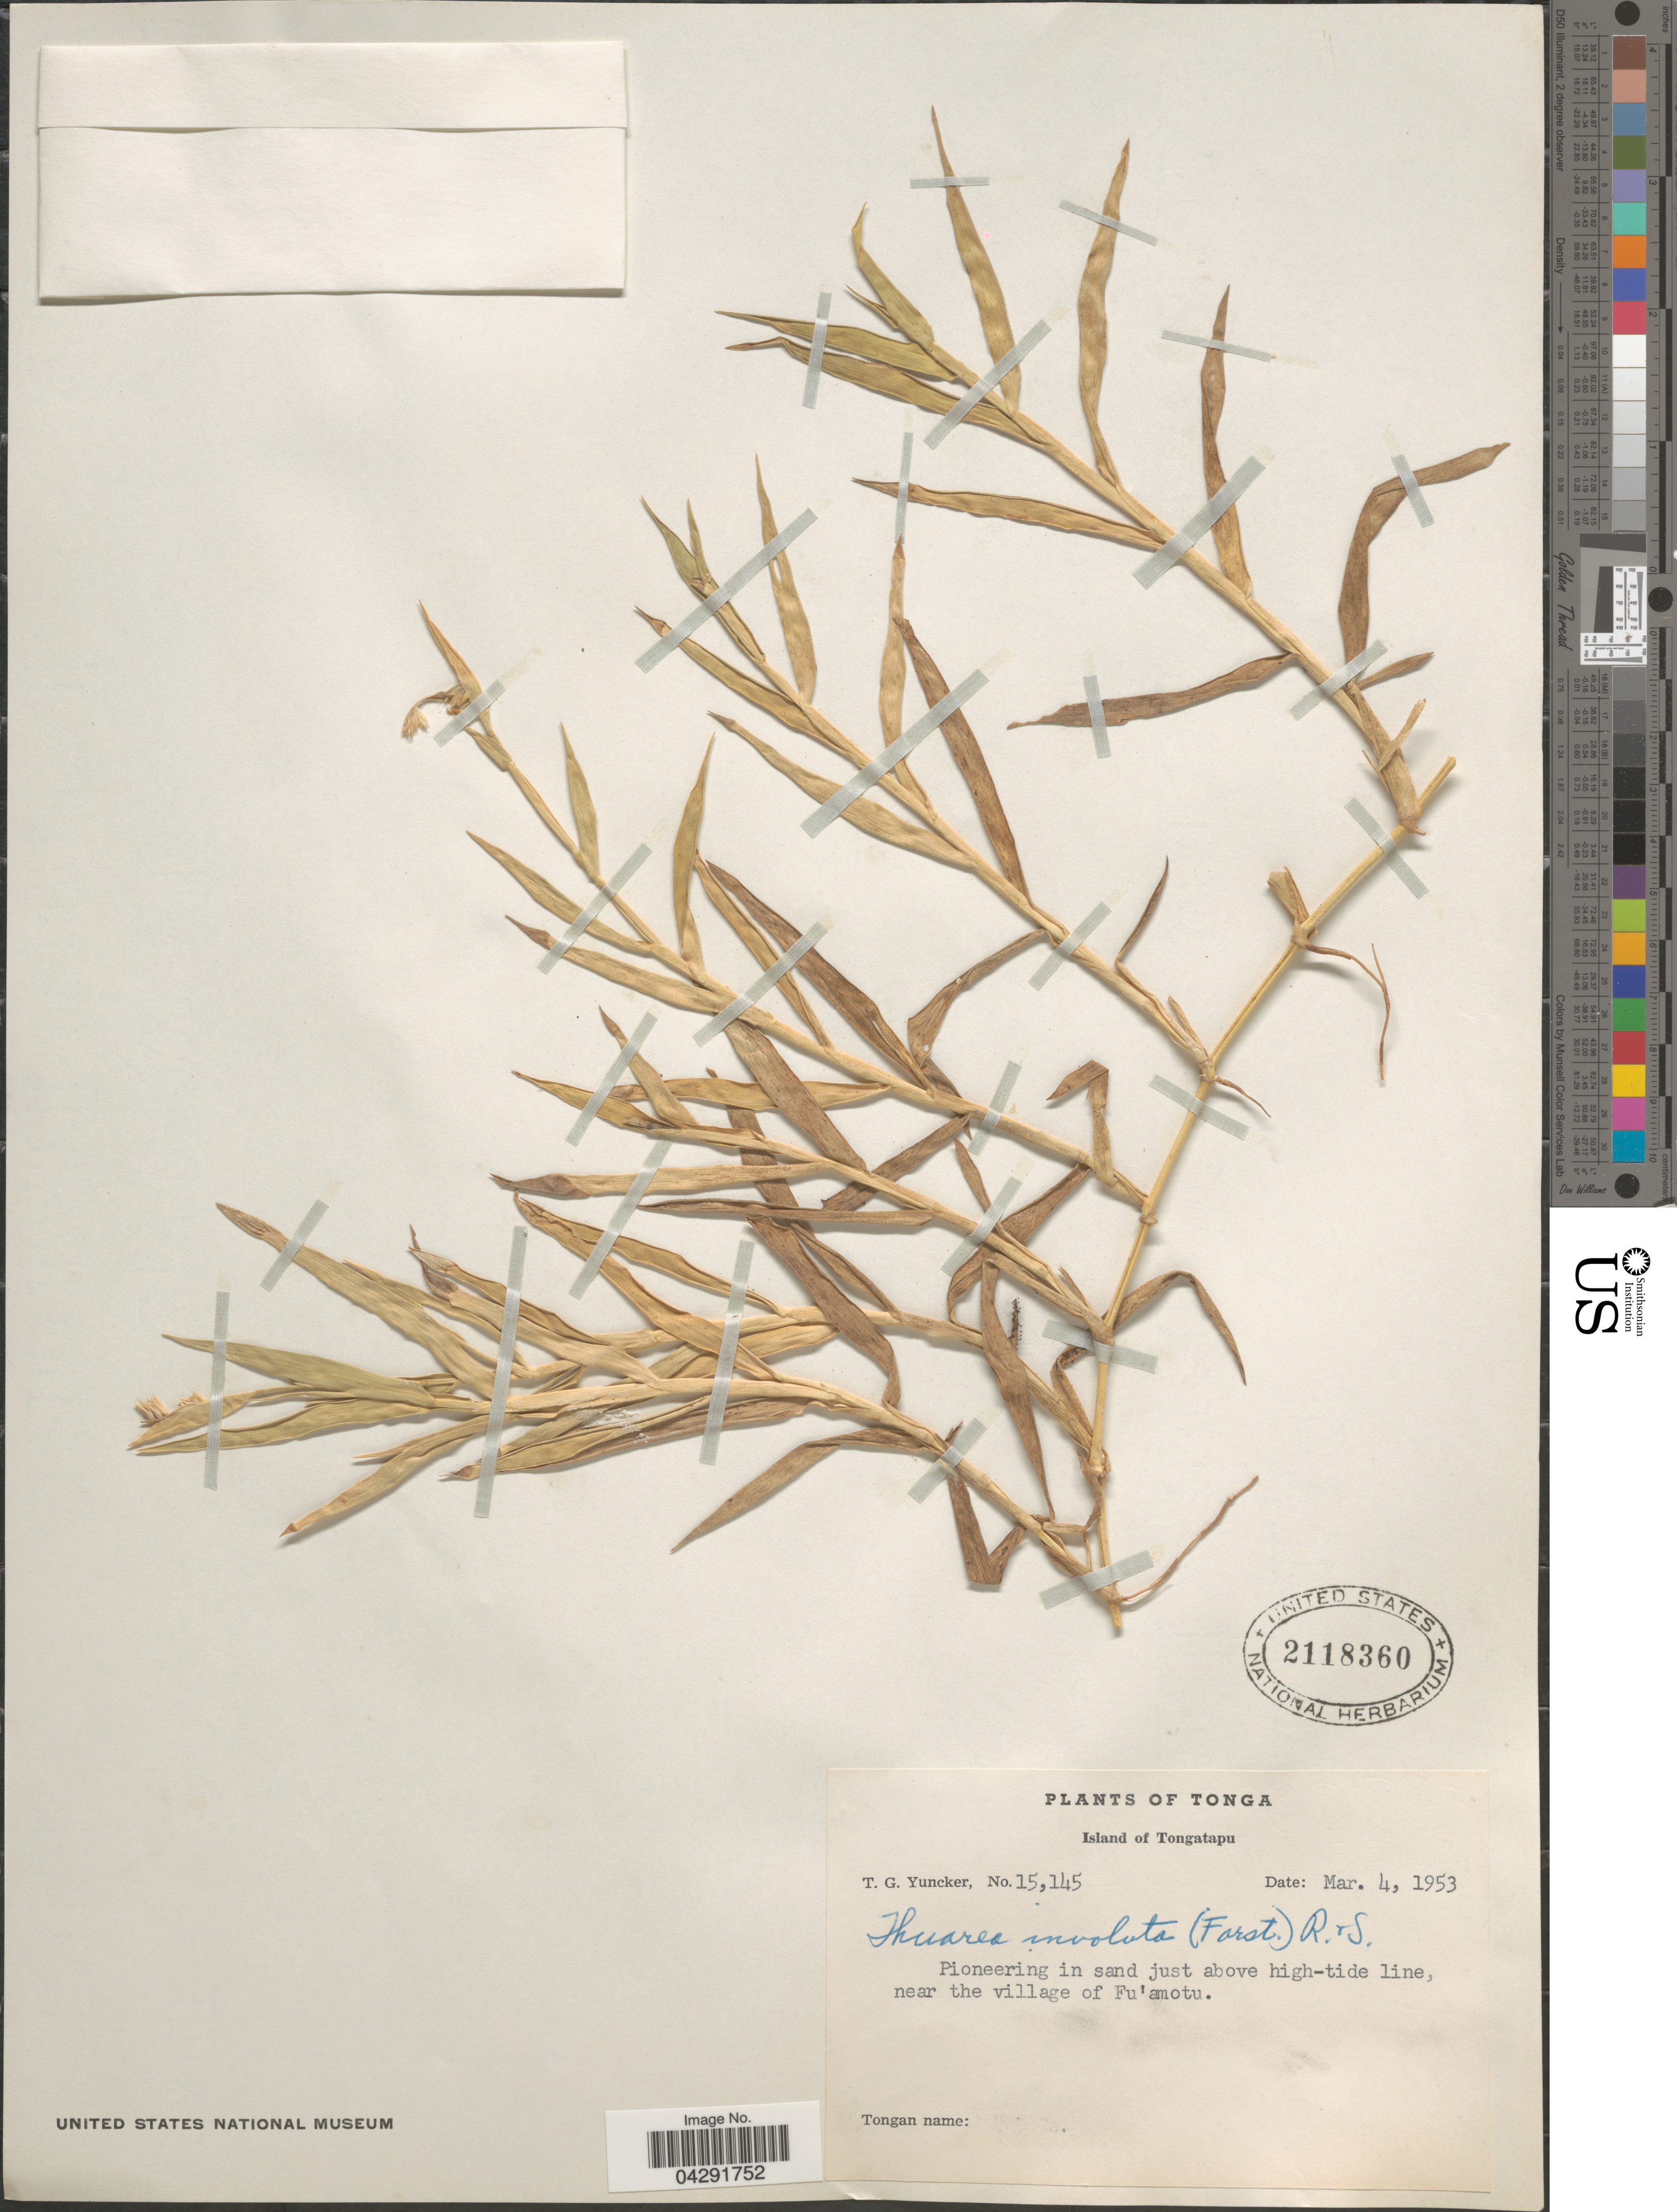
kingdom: Plantae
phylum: Tracheophyta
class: Liliopsida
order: Poales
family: Poaceae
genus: Thuarea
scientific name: Thuarea involuta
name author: (G. Forst.) R. Br. ex Sm.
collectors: T. G. Yuncker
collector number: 15145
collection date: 1953-03-04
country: Tonga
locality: Island of Tongatapu. Pioneering in sand just above high-tide line, near the village of Fu'amotu.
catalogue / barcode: US 2118360